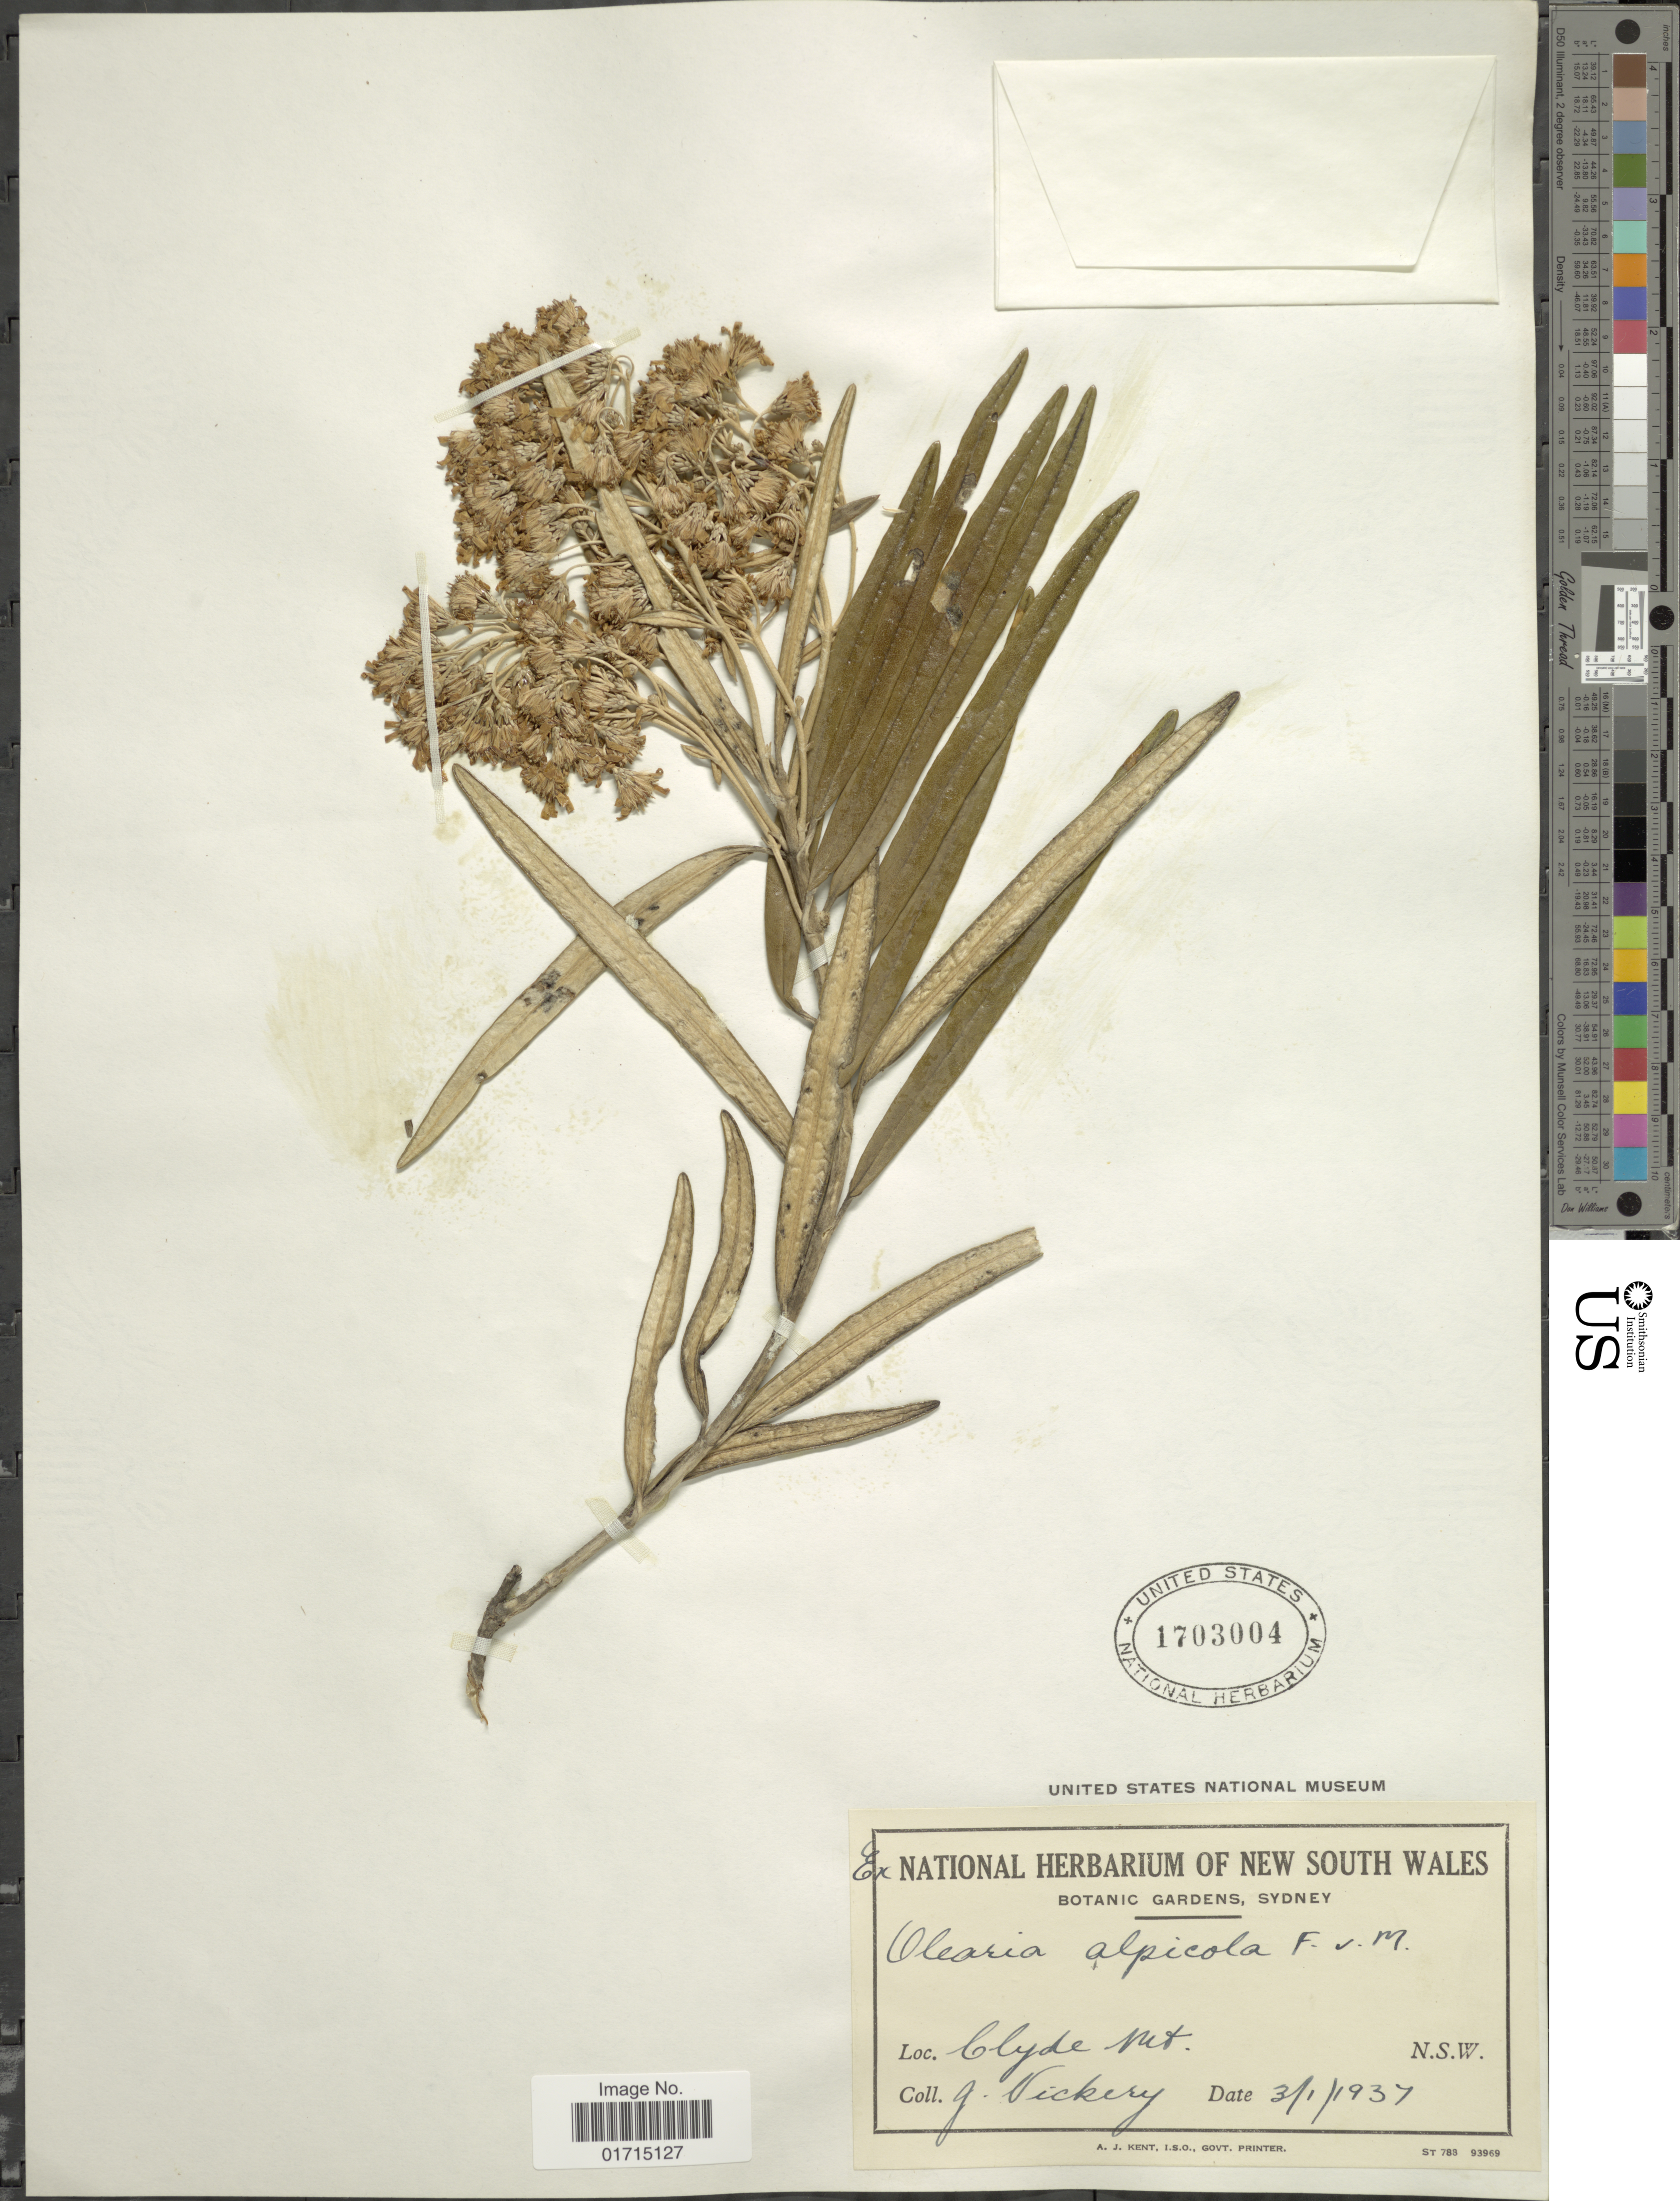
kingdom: Plantae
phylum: Tracheophyta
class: Magnoliopsida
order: Asterales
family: Asteraceae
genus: Olearia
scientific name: Olearia alpicola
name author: (F. Muell.) F. Muell. ex Benth.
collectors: J. Vickery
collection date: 1937-01-03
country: Australia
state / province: New South Wales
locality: Clyde Mt. N.S.W.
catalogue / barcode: US 1703004